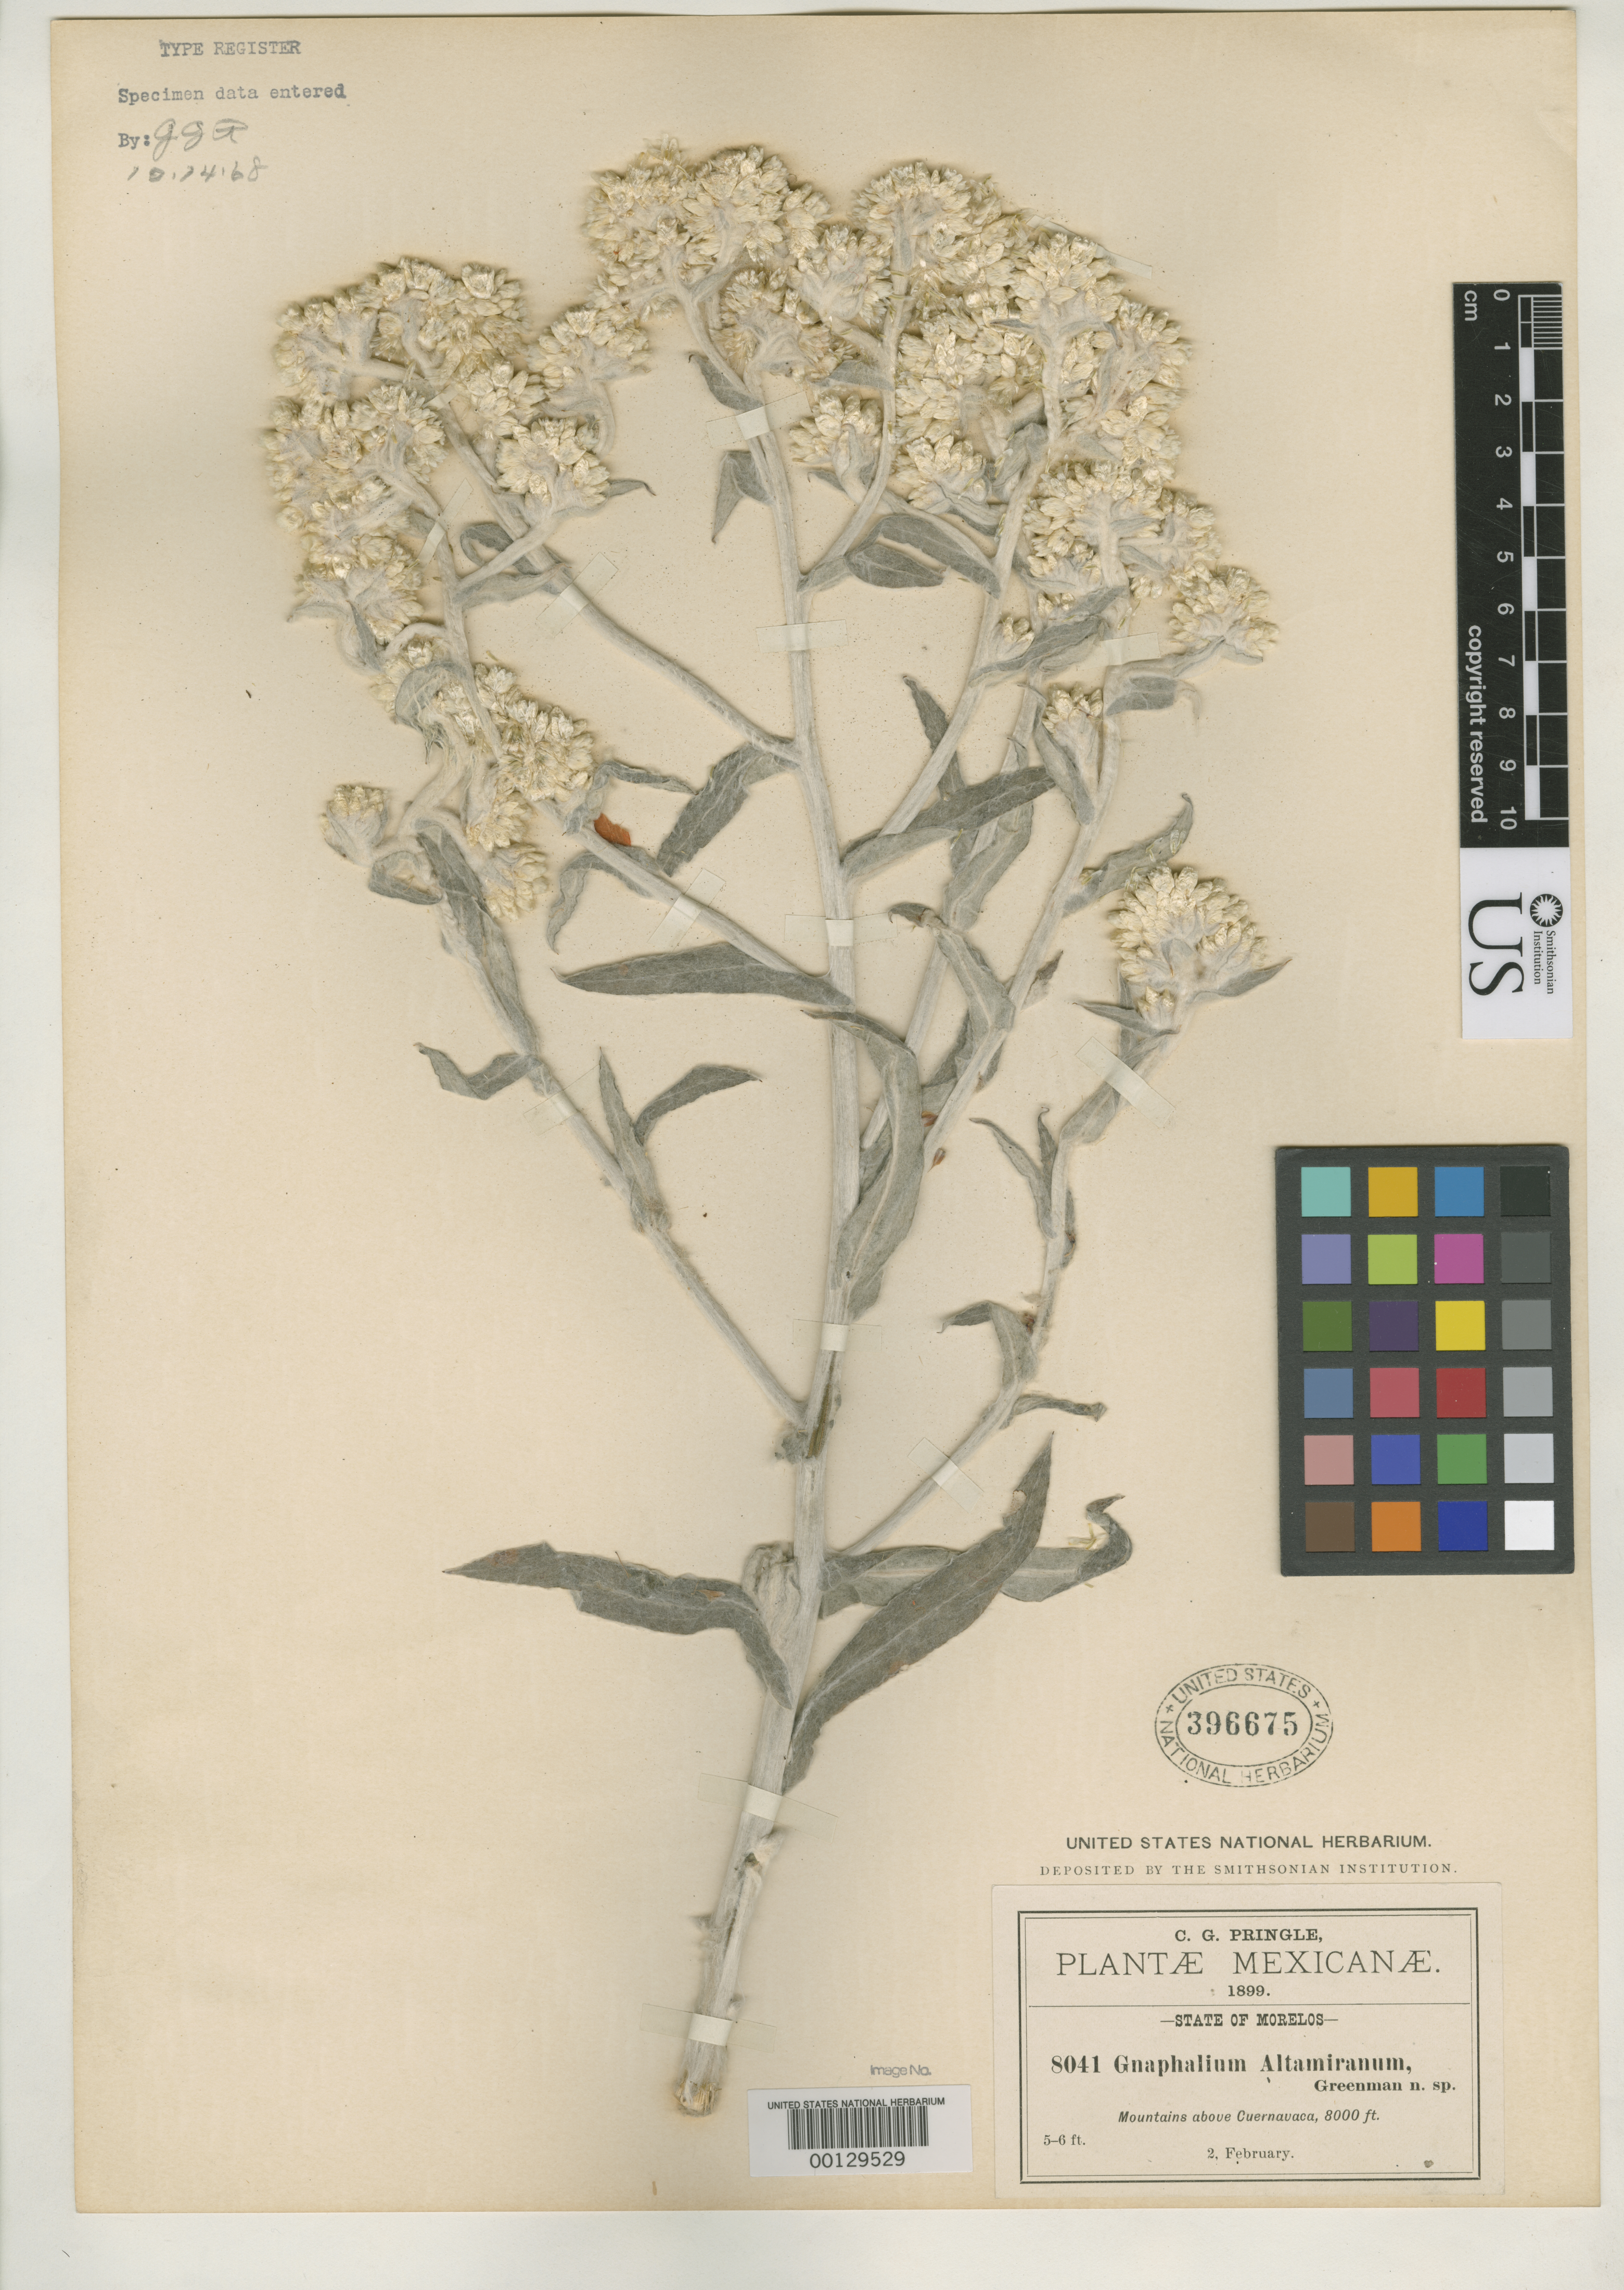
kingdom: Plantae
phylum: Tracheophyta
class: Magnoliopsida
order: Asterales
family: Asteraceae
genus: Gnaphalium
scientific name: Gnaphalium altamiranum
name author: Greenm.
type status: Isotype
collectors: C. G. Pringle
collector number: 8041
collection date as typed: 02 Feb 1899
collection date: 1899-02-02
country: Mexico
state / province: Morelos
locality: Mountains above Cuernavaca.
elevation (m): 2460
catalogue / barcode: US 396675